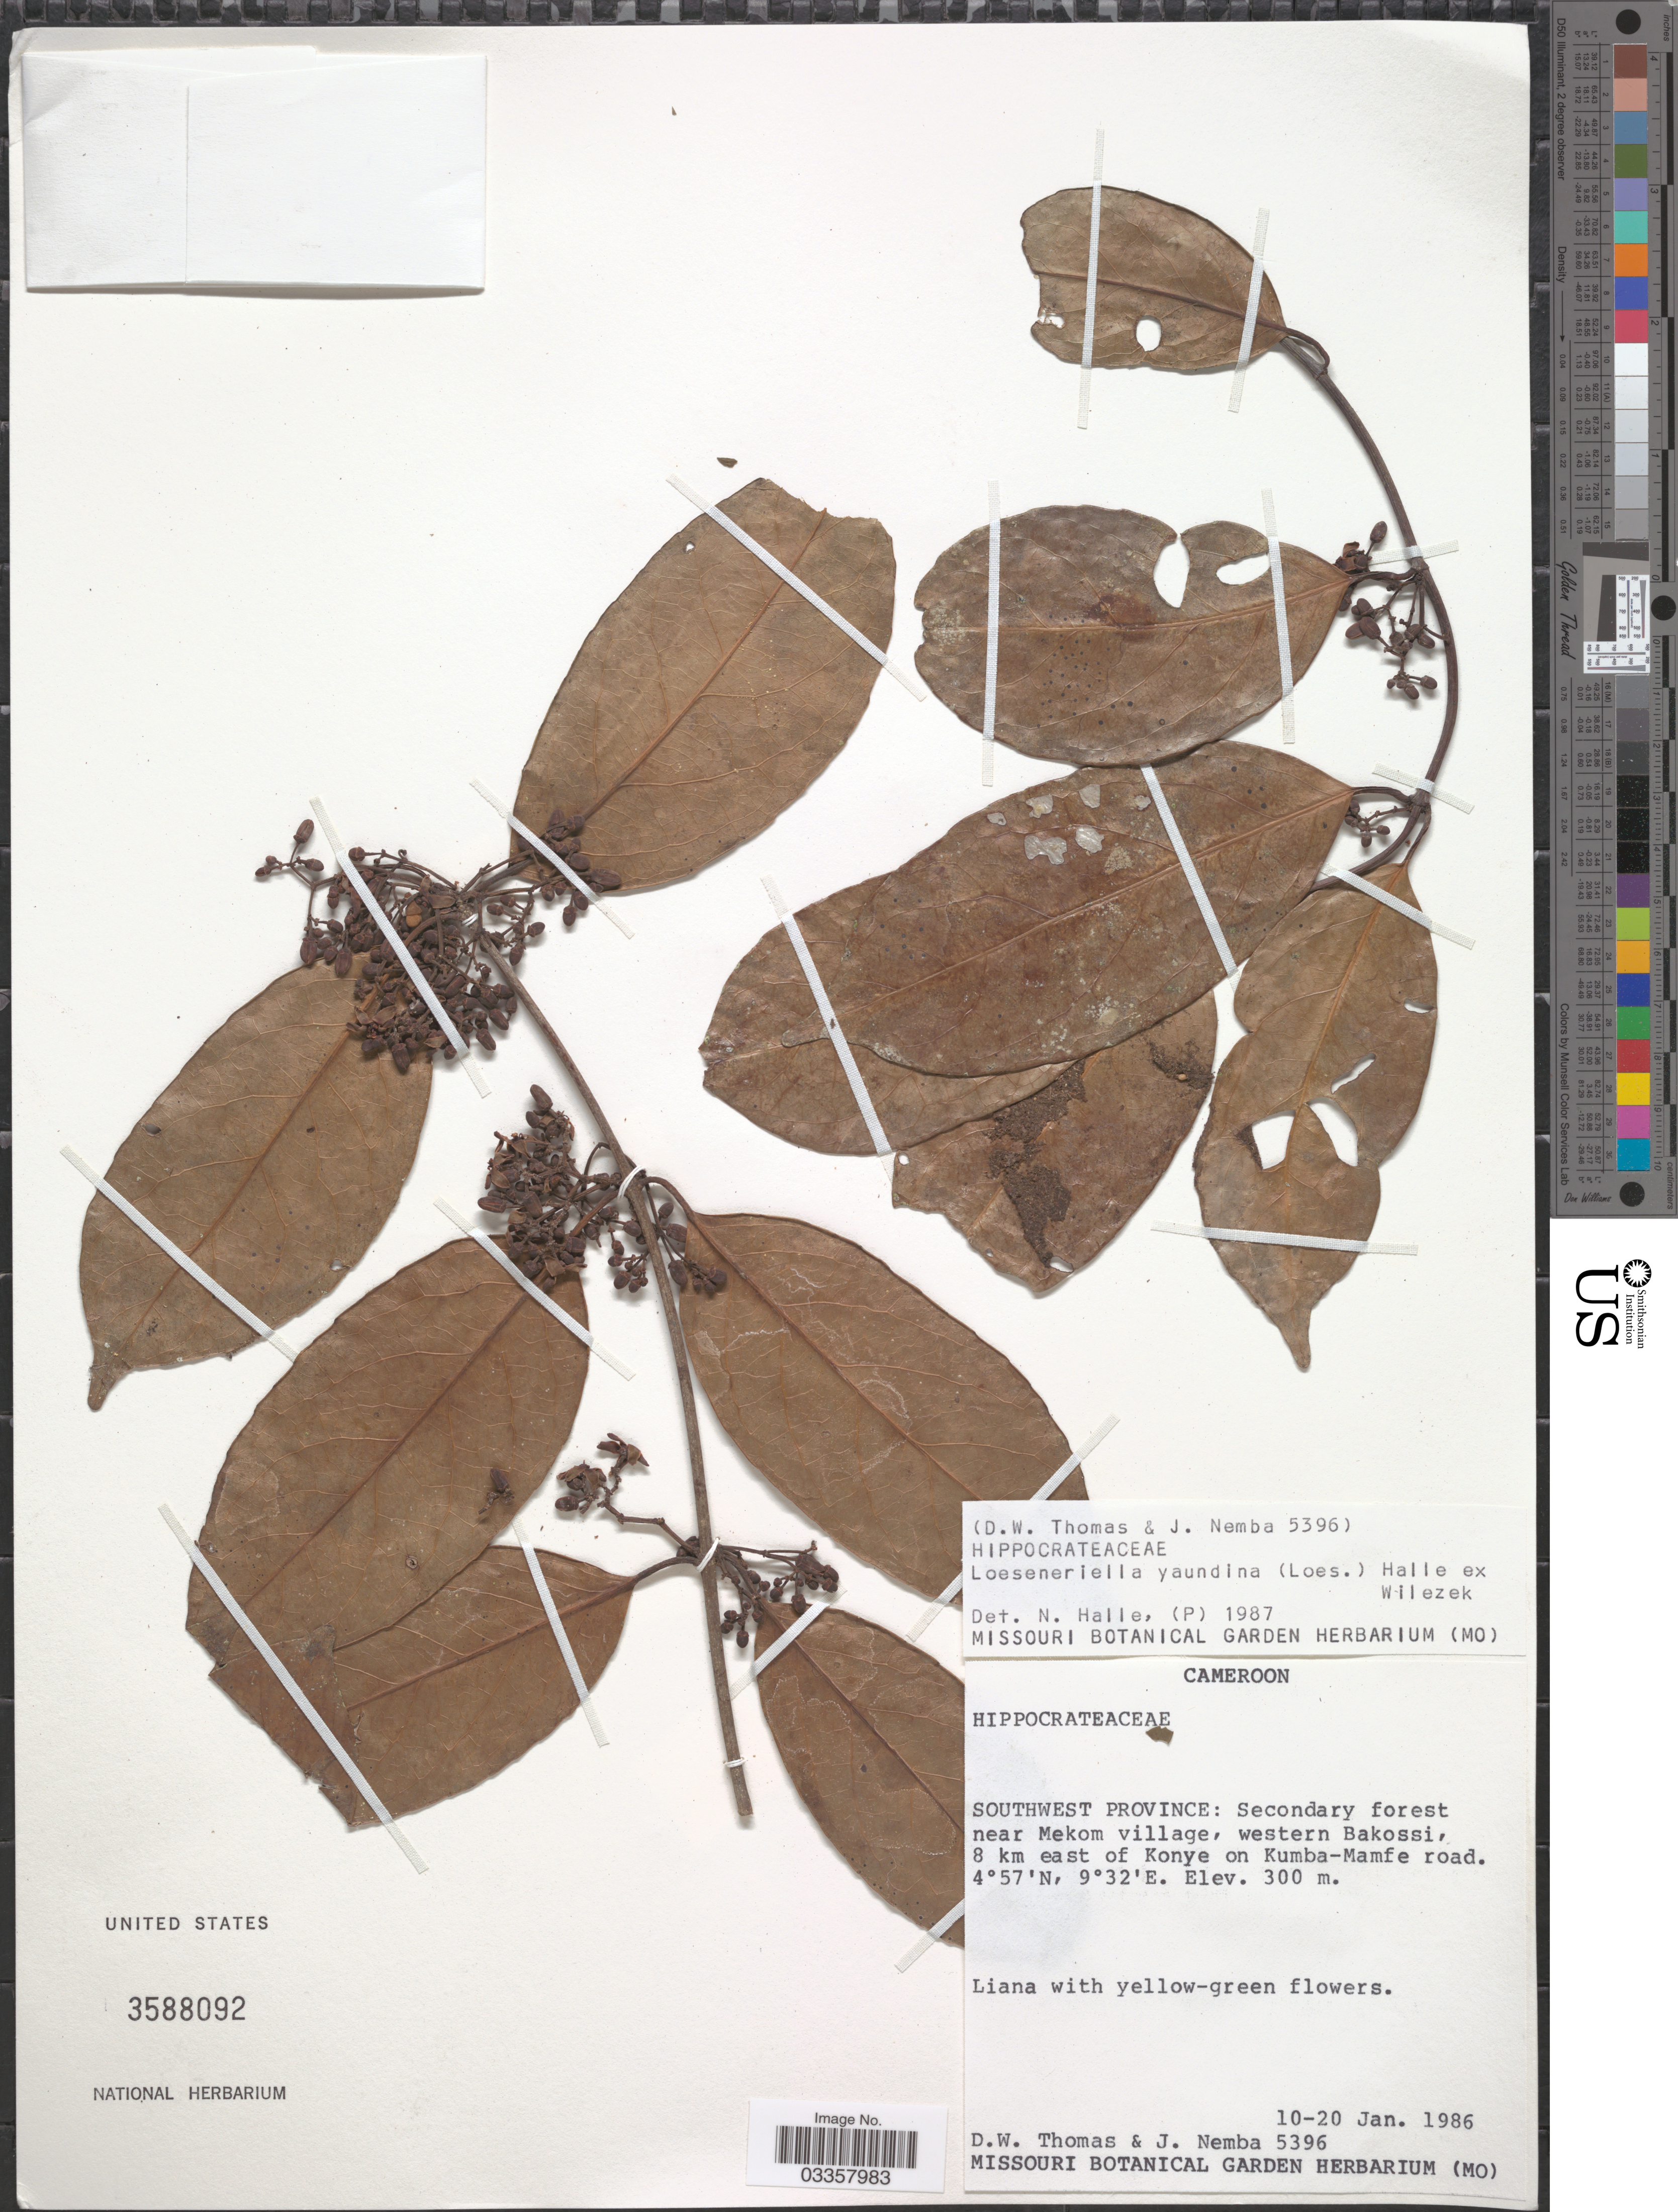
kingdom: Plantae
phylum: Tracheophyta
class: Magnoliopsida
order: Celastrales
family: Celastraceae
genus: Loeseneriella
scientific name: Loeseneriella yaundina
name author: (Loes.) N. Hallé ex R. Wilczek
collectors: D. W. Thomas & J. Nemba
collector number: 5396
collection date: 1986-01-10/1986-01-20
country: Cameroon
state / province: Sud-Ouest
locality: Southwest Province: Secondary forest near Mekom village, western Bakossi, 9 km east of Konye on Kumba-Mamfe road.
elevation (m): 300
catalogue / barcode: US 3588092